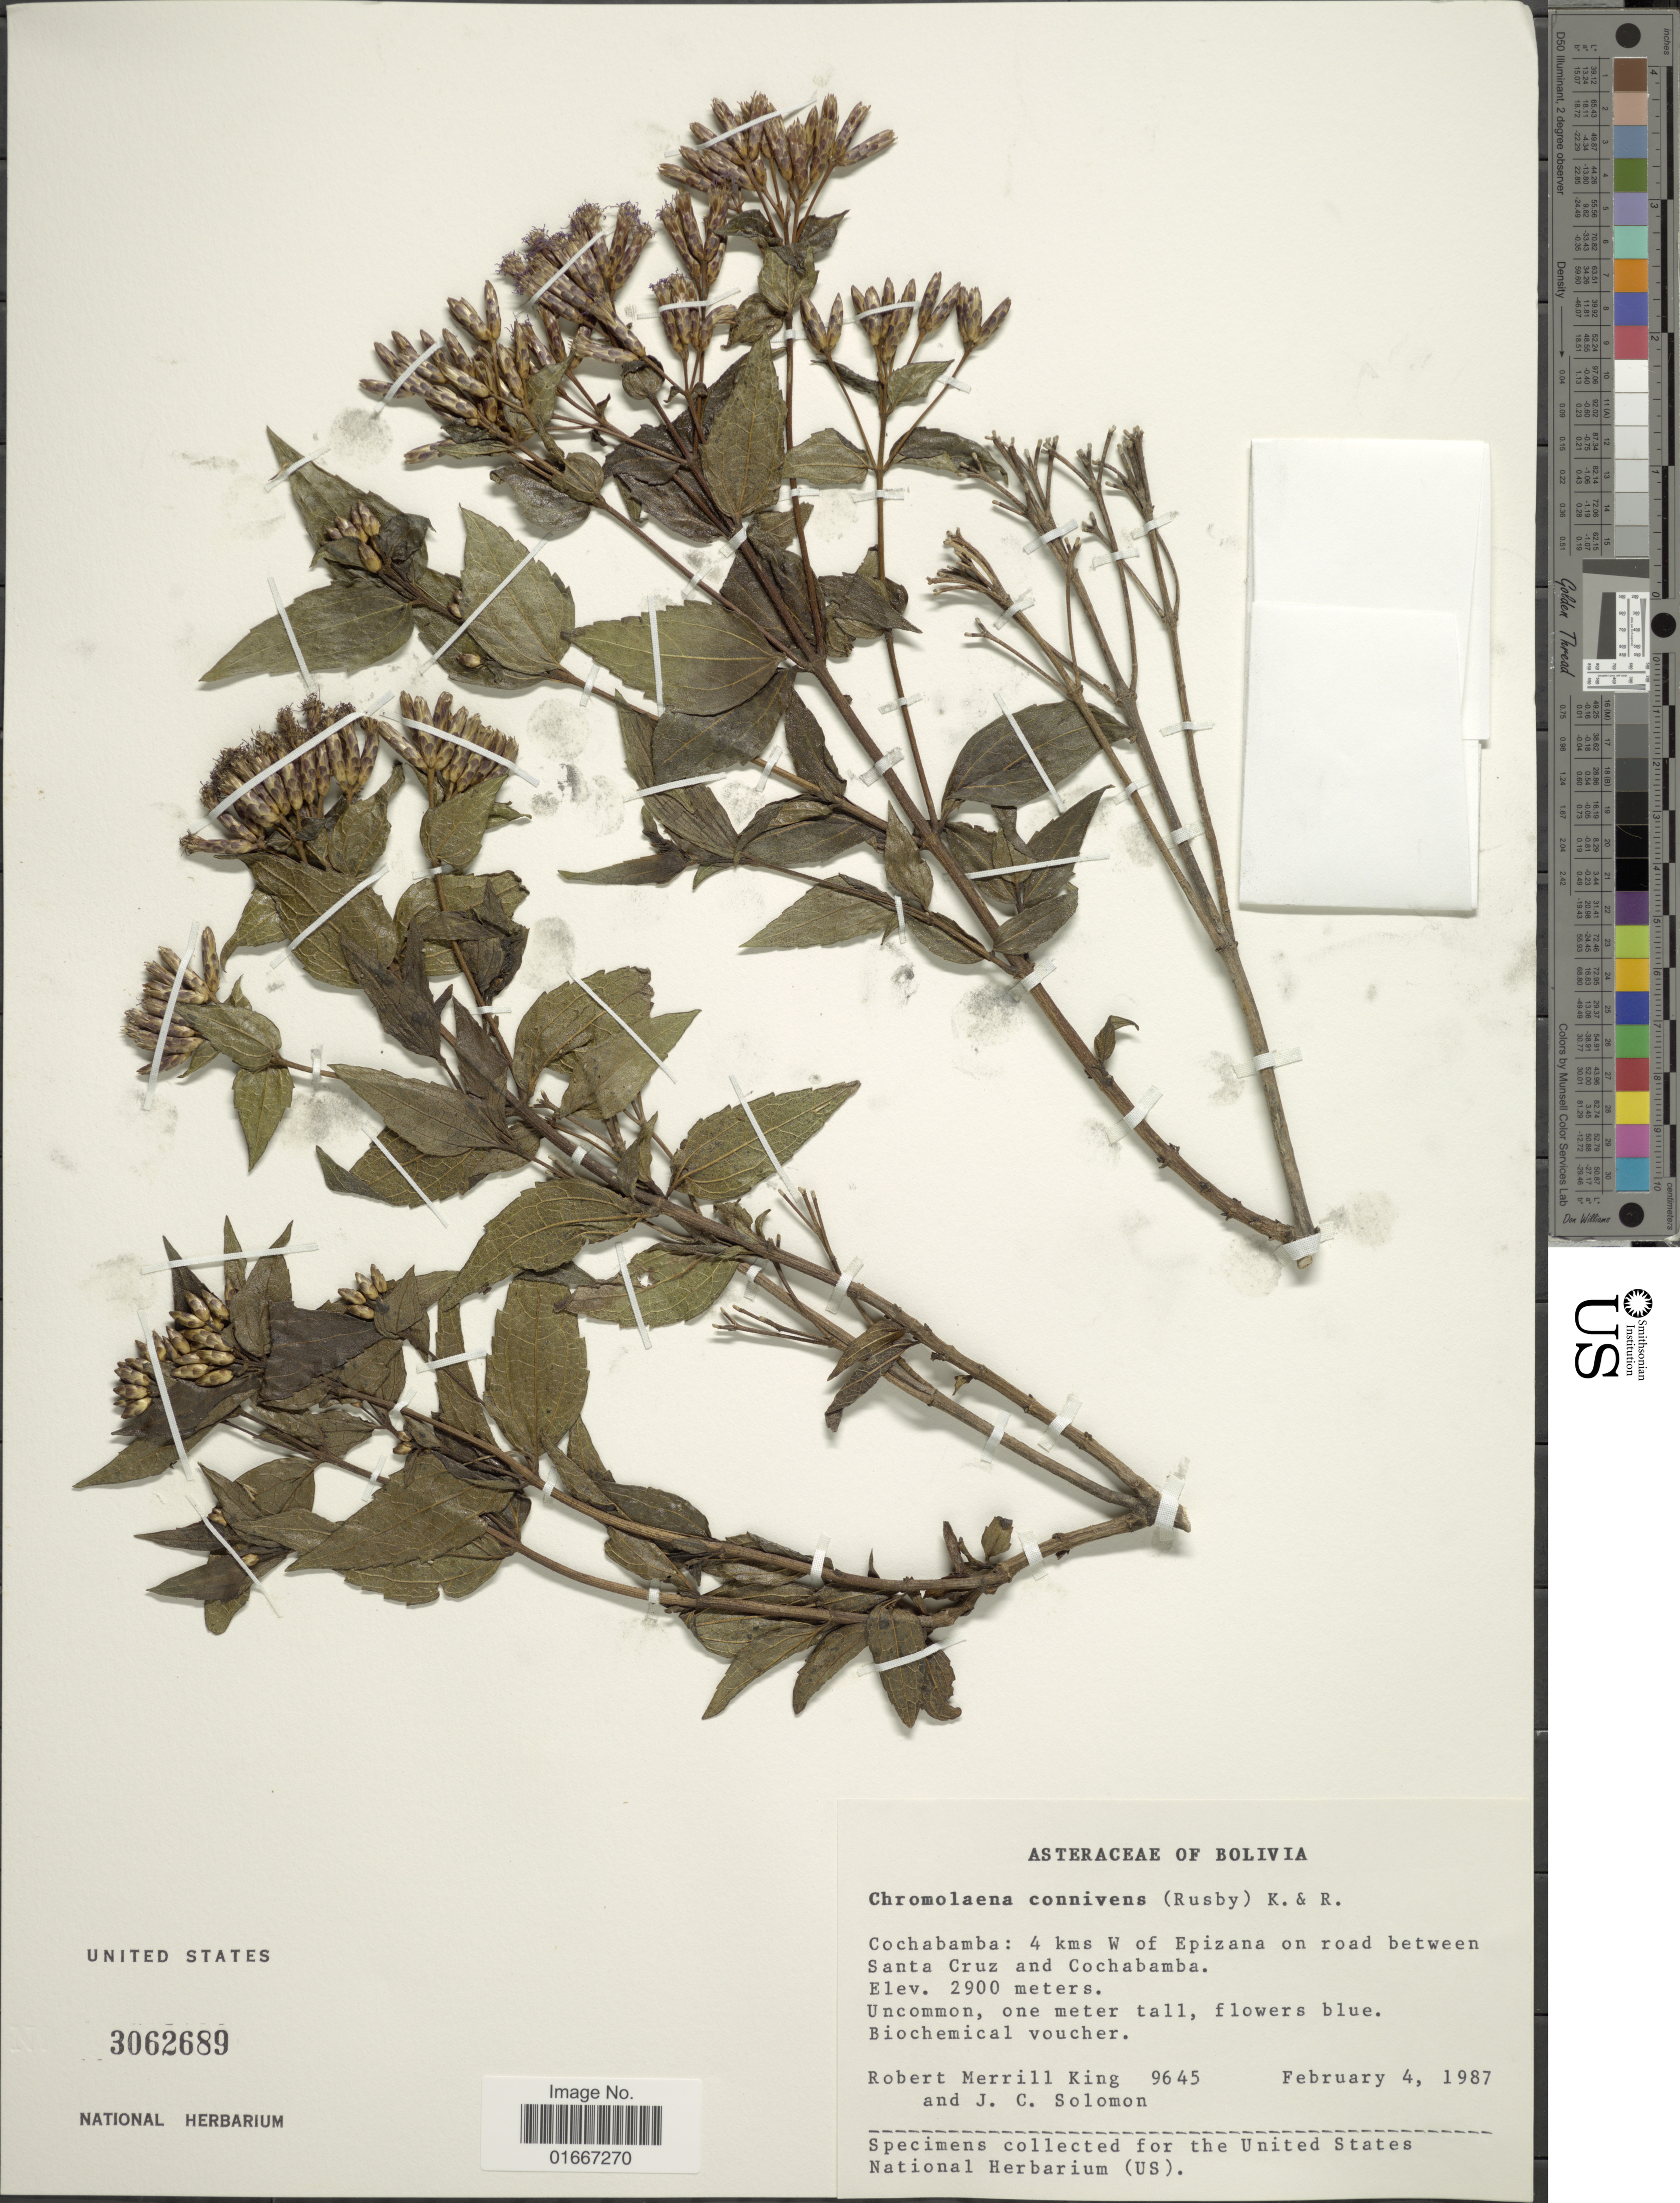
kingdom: Plantae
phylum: Tracheophyta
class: Magnoliopsida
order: Asterales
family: Asteraceae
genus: Chromolaena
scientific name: Chromolaena connivens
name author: (Rusby) R.M. King & H. Rob.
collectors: R. M. King & J. C. Solomon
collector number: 9645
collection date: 1987-02-04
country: Bolivia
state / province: Cochabamba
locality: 4 kms W of Epizana on road between Santa Cruz and Cochabamba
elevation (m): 2900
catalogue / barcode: US 3062689